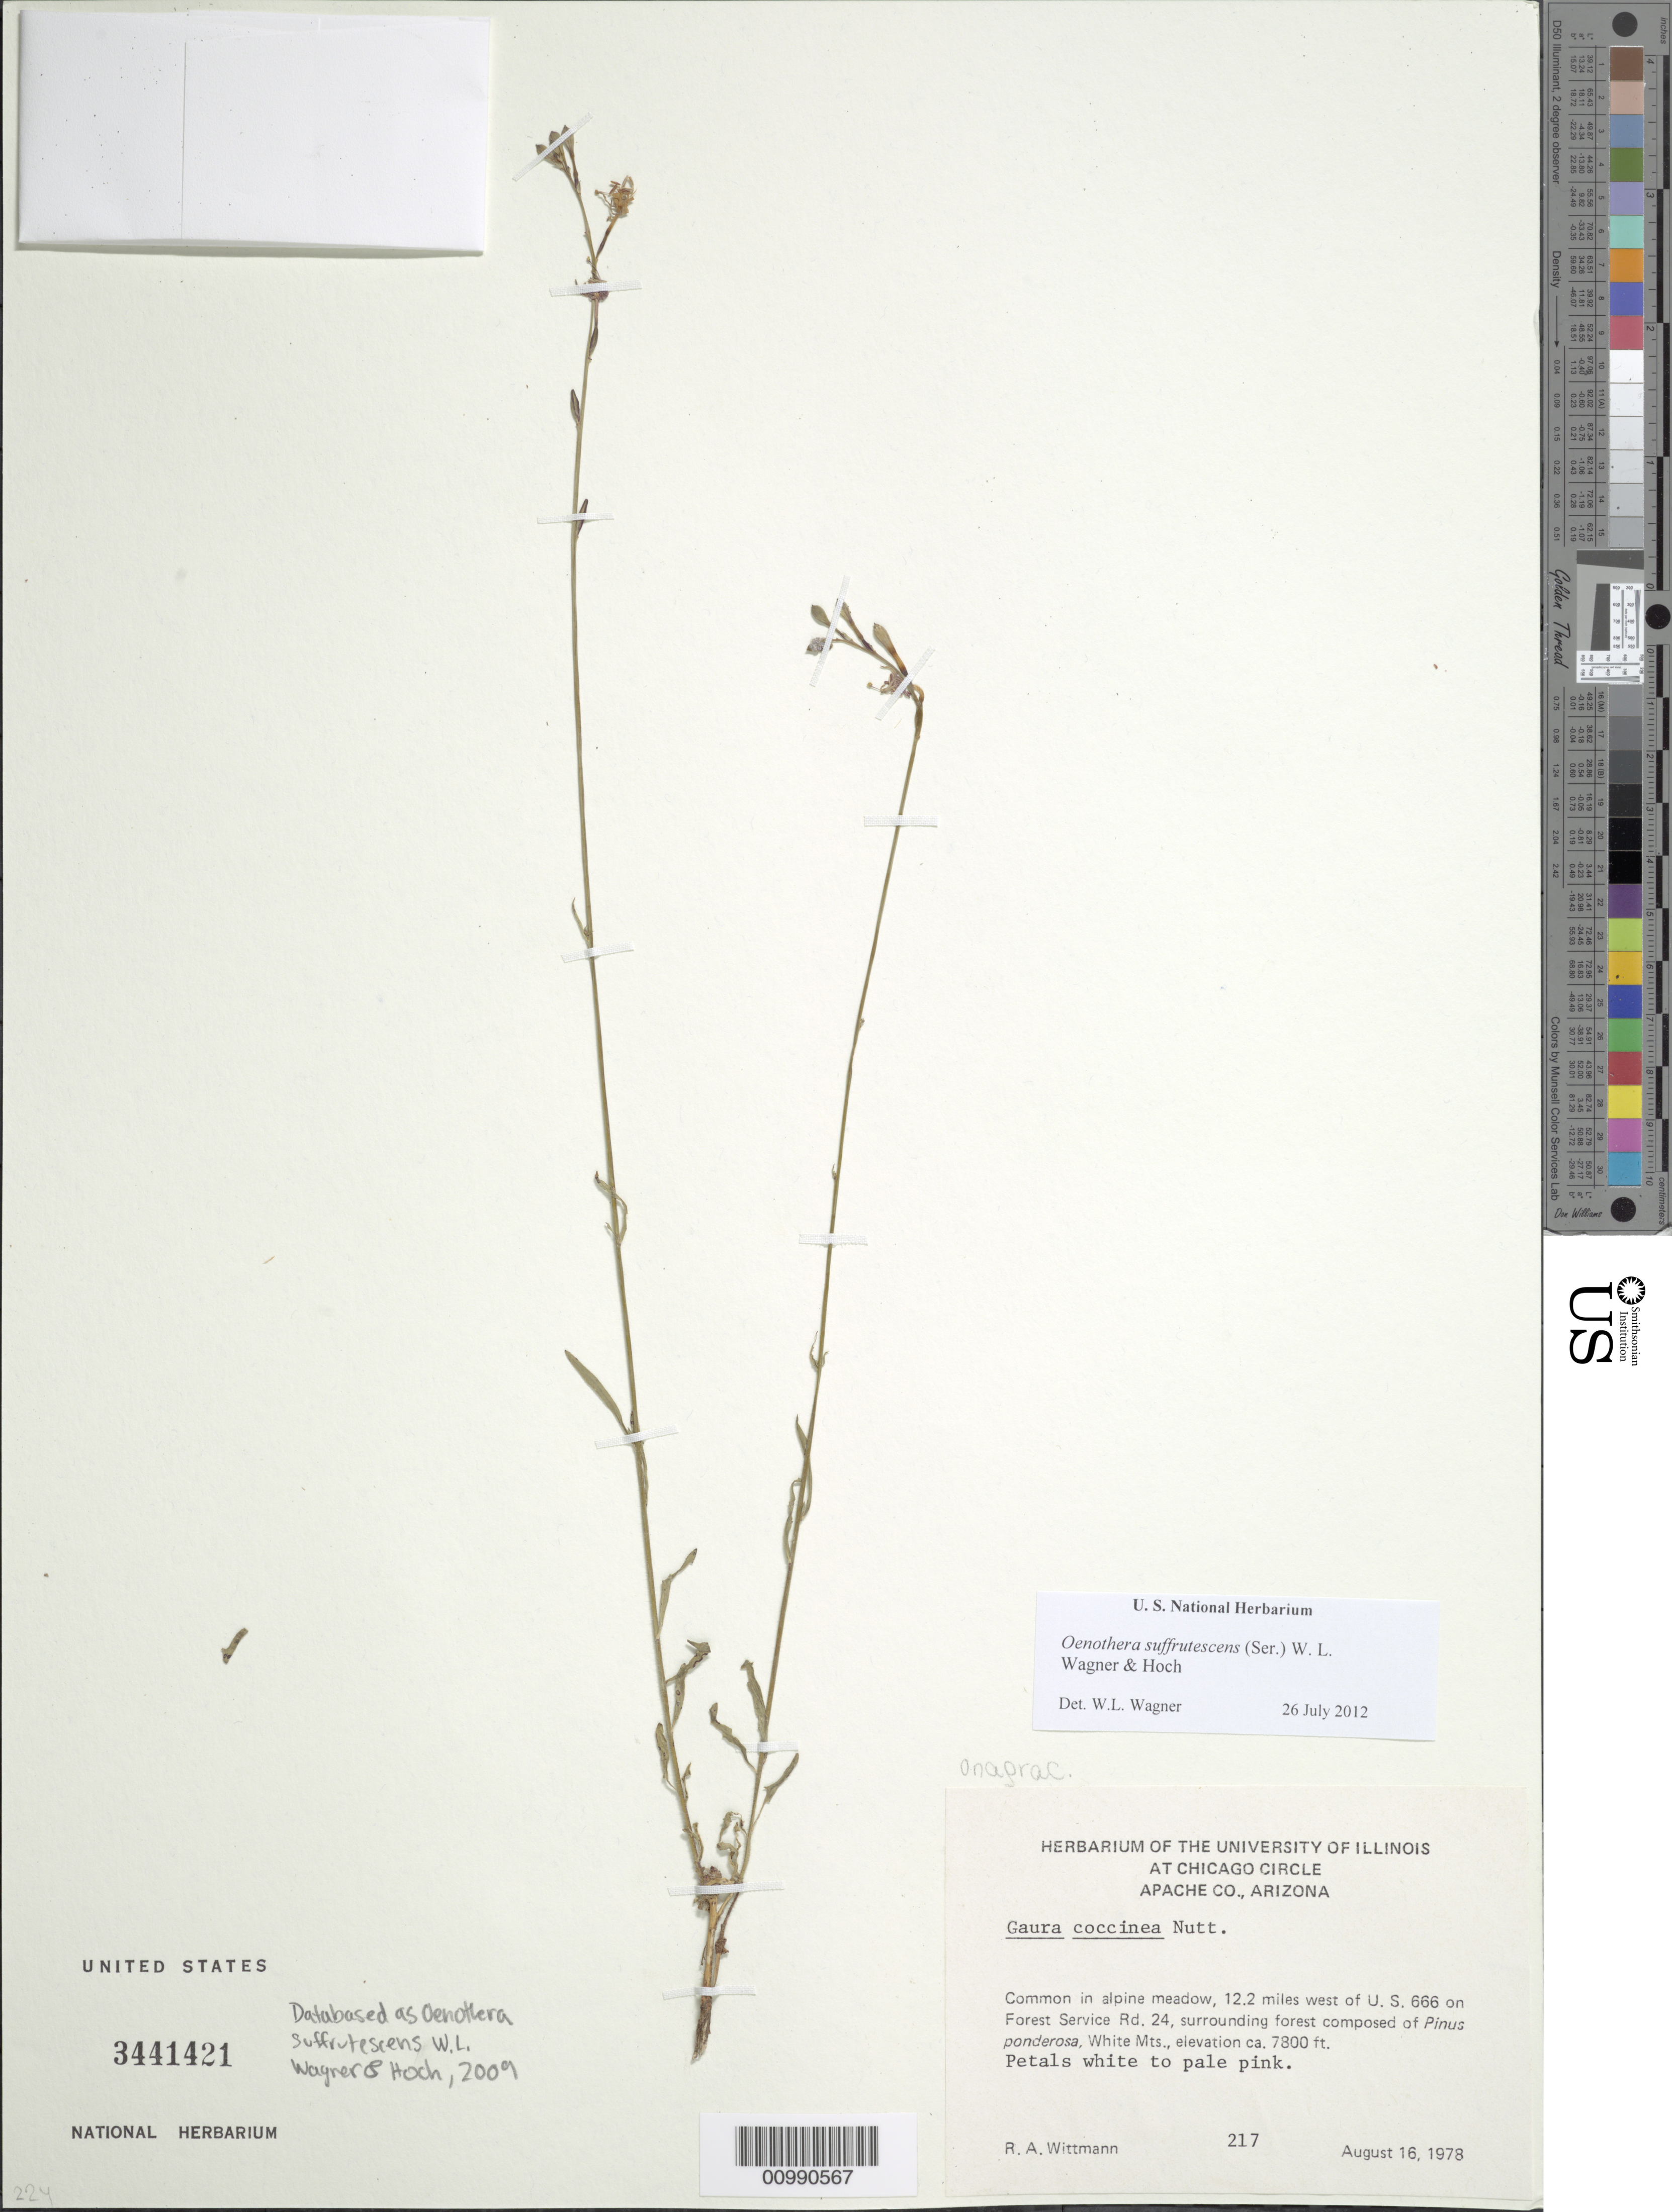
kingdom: Plantae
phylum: Tracheophyta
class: Magnoliopsida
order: Myrtales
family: Onagraceae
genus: Oenothera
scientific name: Oenothera suffrutescens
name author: (Ser.) W.L. Wagner & Hoch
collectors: R. Wittmann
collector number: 217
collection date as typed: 16 Aug 1978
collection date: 1978-08-16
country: United States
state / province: Arizona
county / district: Apache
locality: White Mts.; 12.2 mi. W. of US 666 on Forest Service Rd. 24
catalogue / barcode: US 3441421